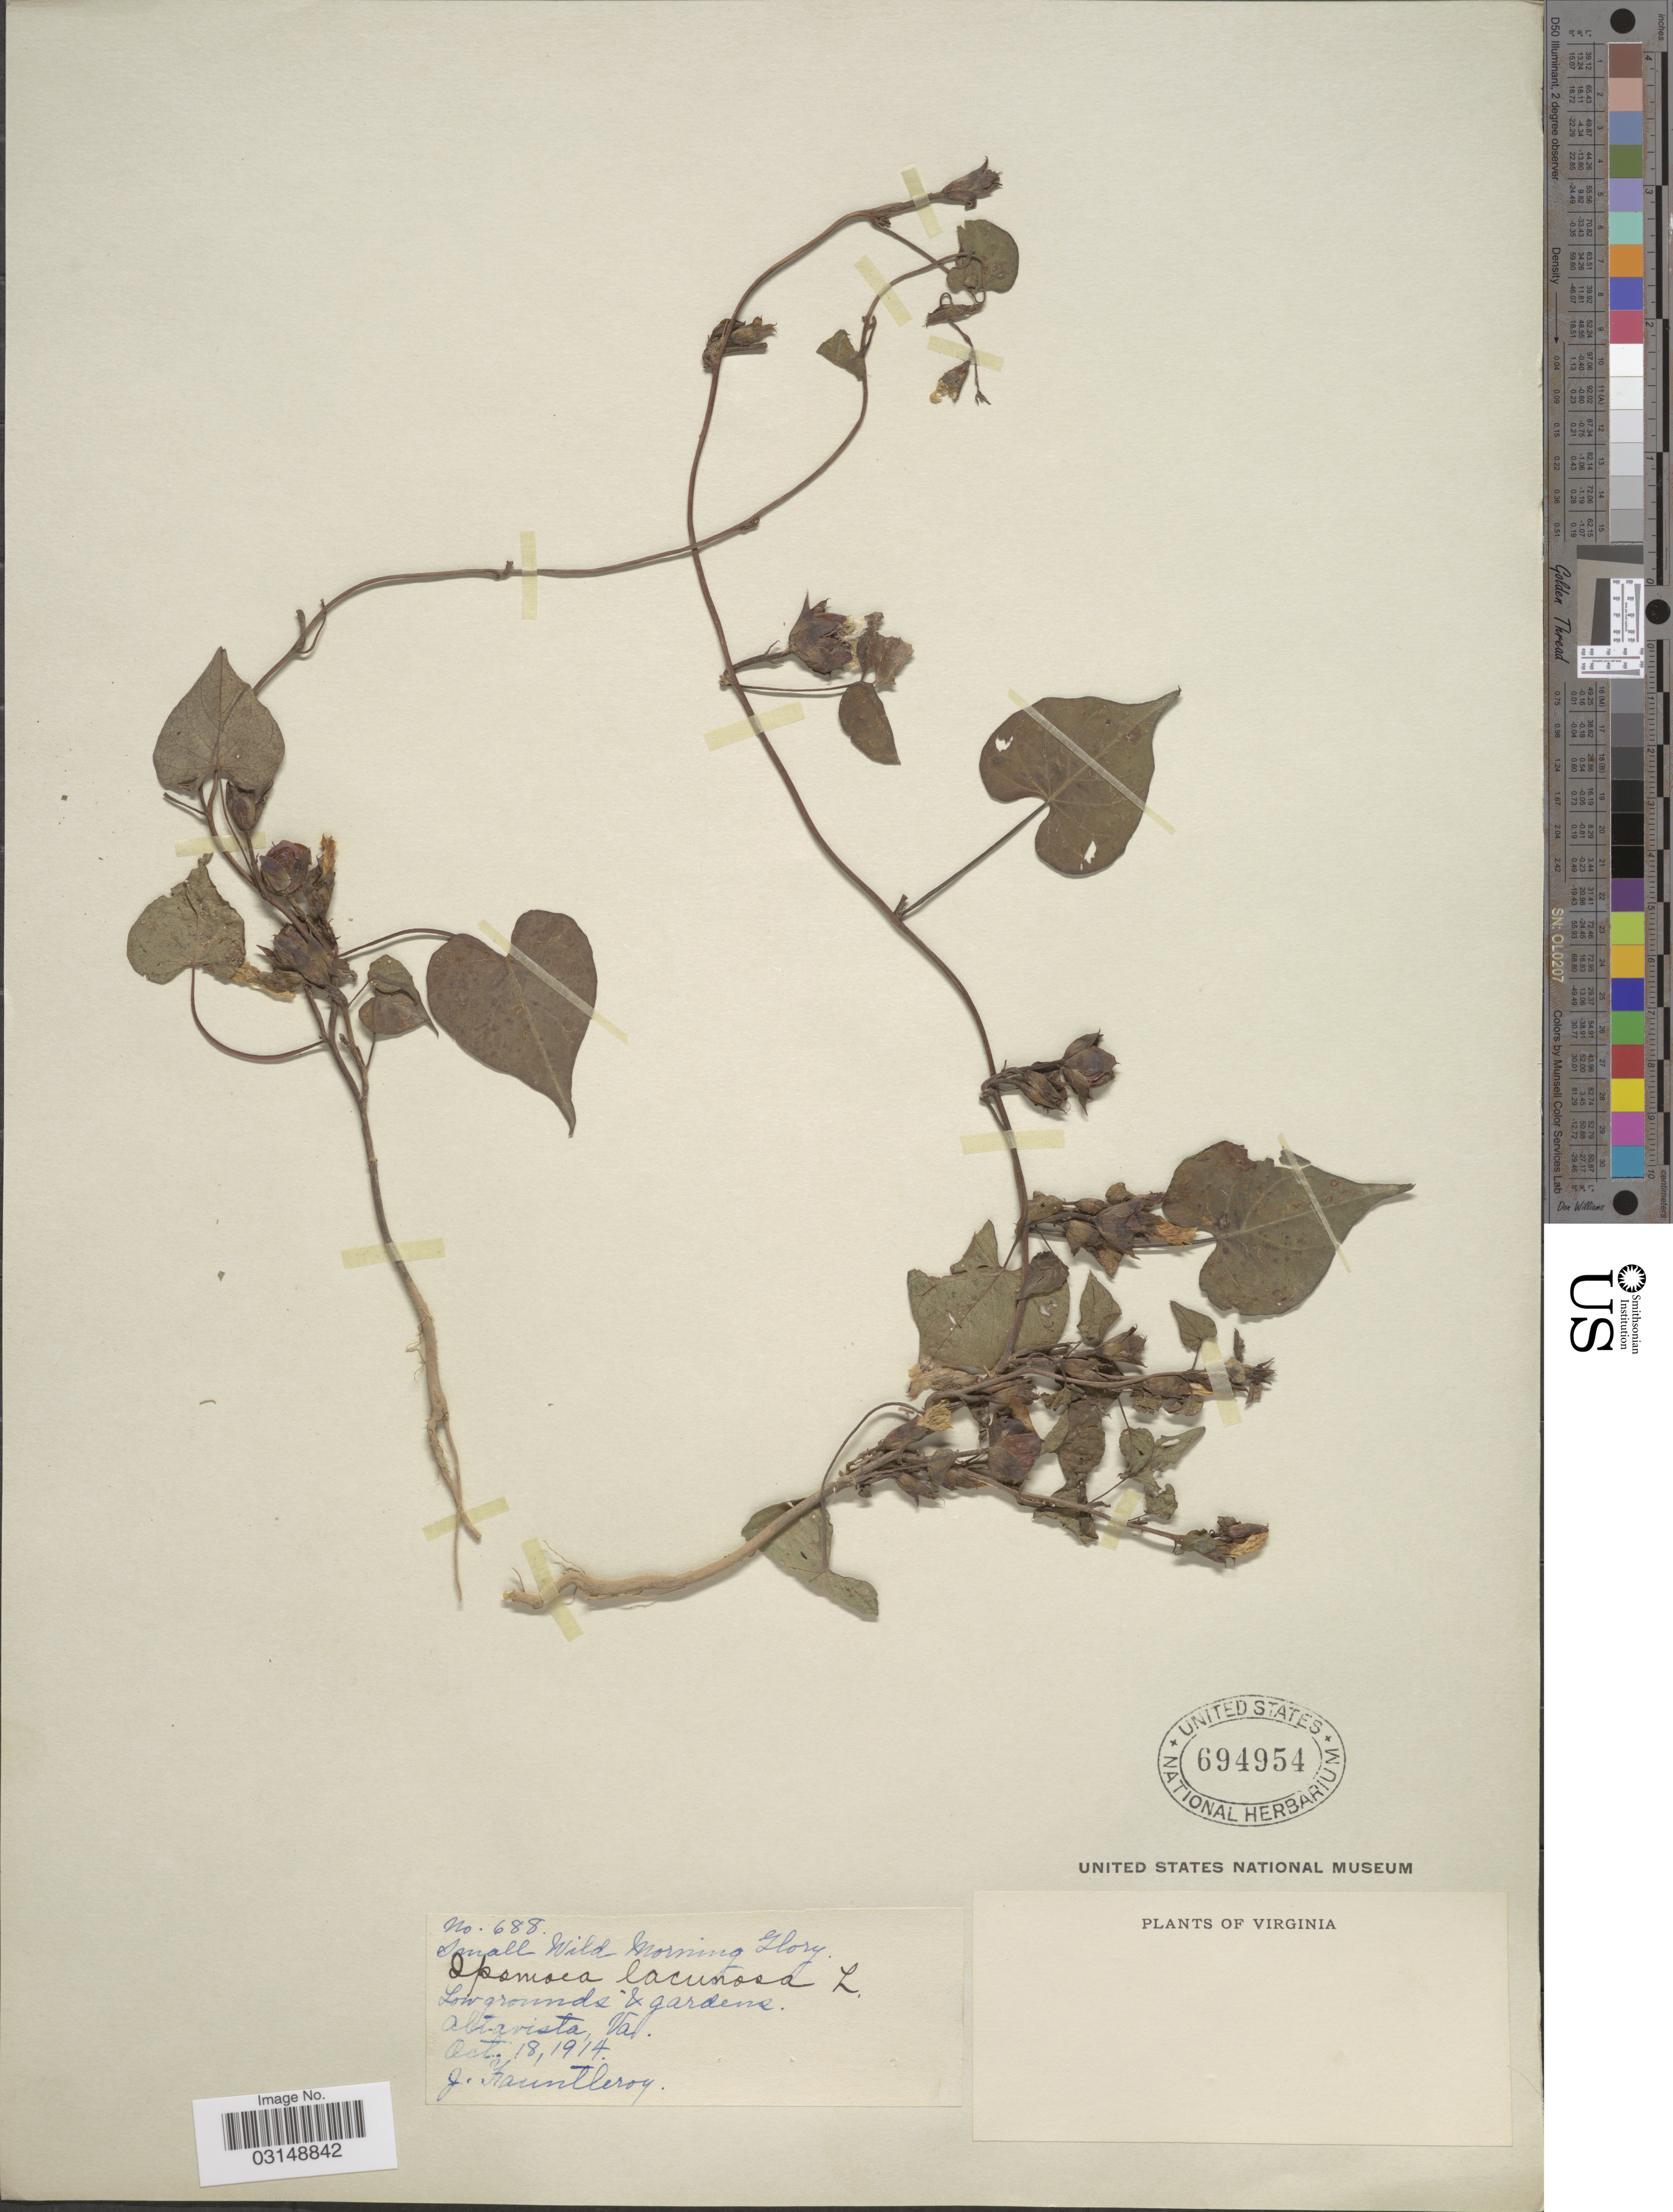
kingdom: Plantae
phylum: Tracheophyta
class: Magnoliopsida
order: Solanales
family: Convolvulaceae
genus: Ipomoea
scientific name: Ipomoea lacunosa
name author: L.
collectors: J. Fauntleroy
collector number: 688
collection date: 1914-10-18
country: United States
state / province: Virginia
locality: Low grounds & gardens. Altavista.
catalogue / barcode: US 694954